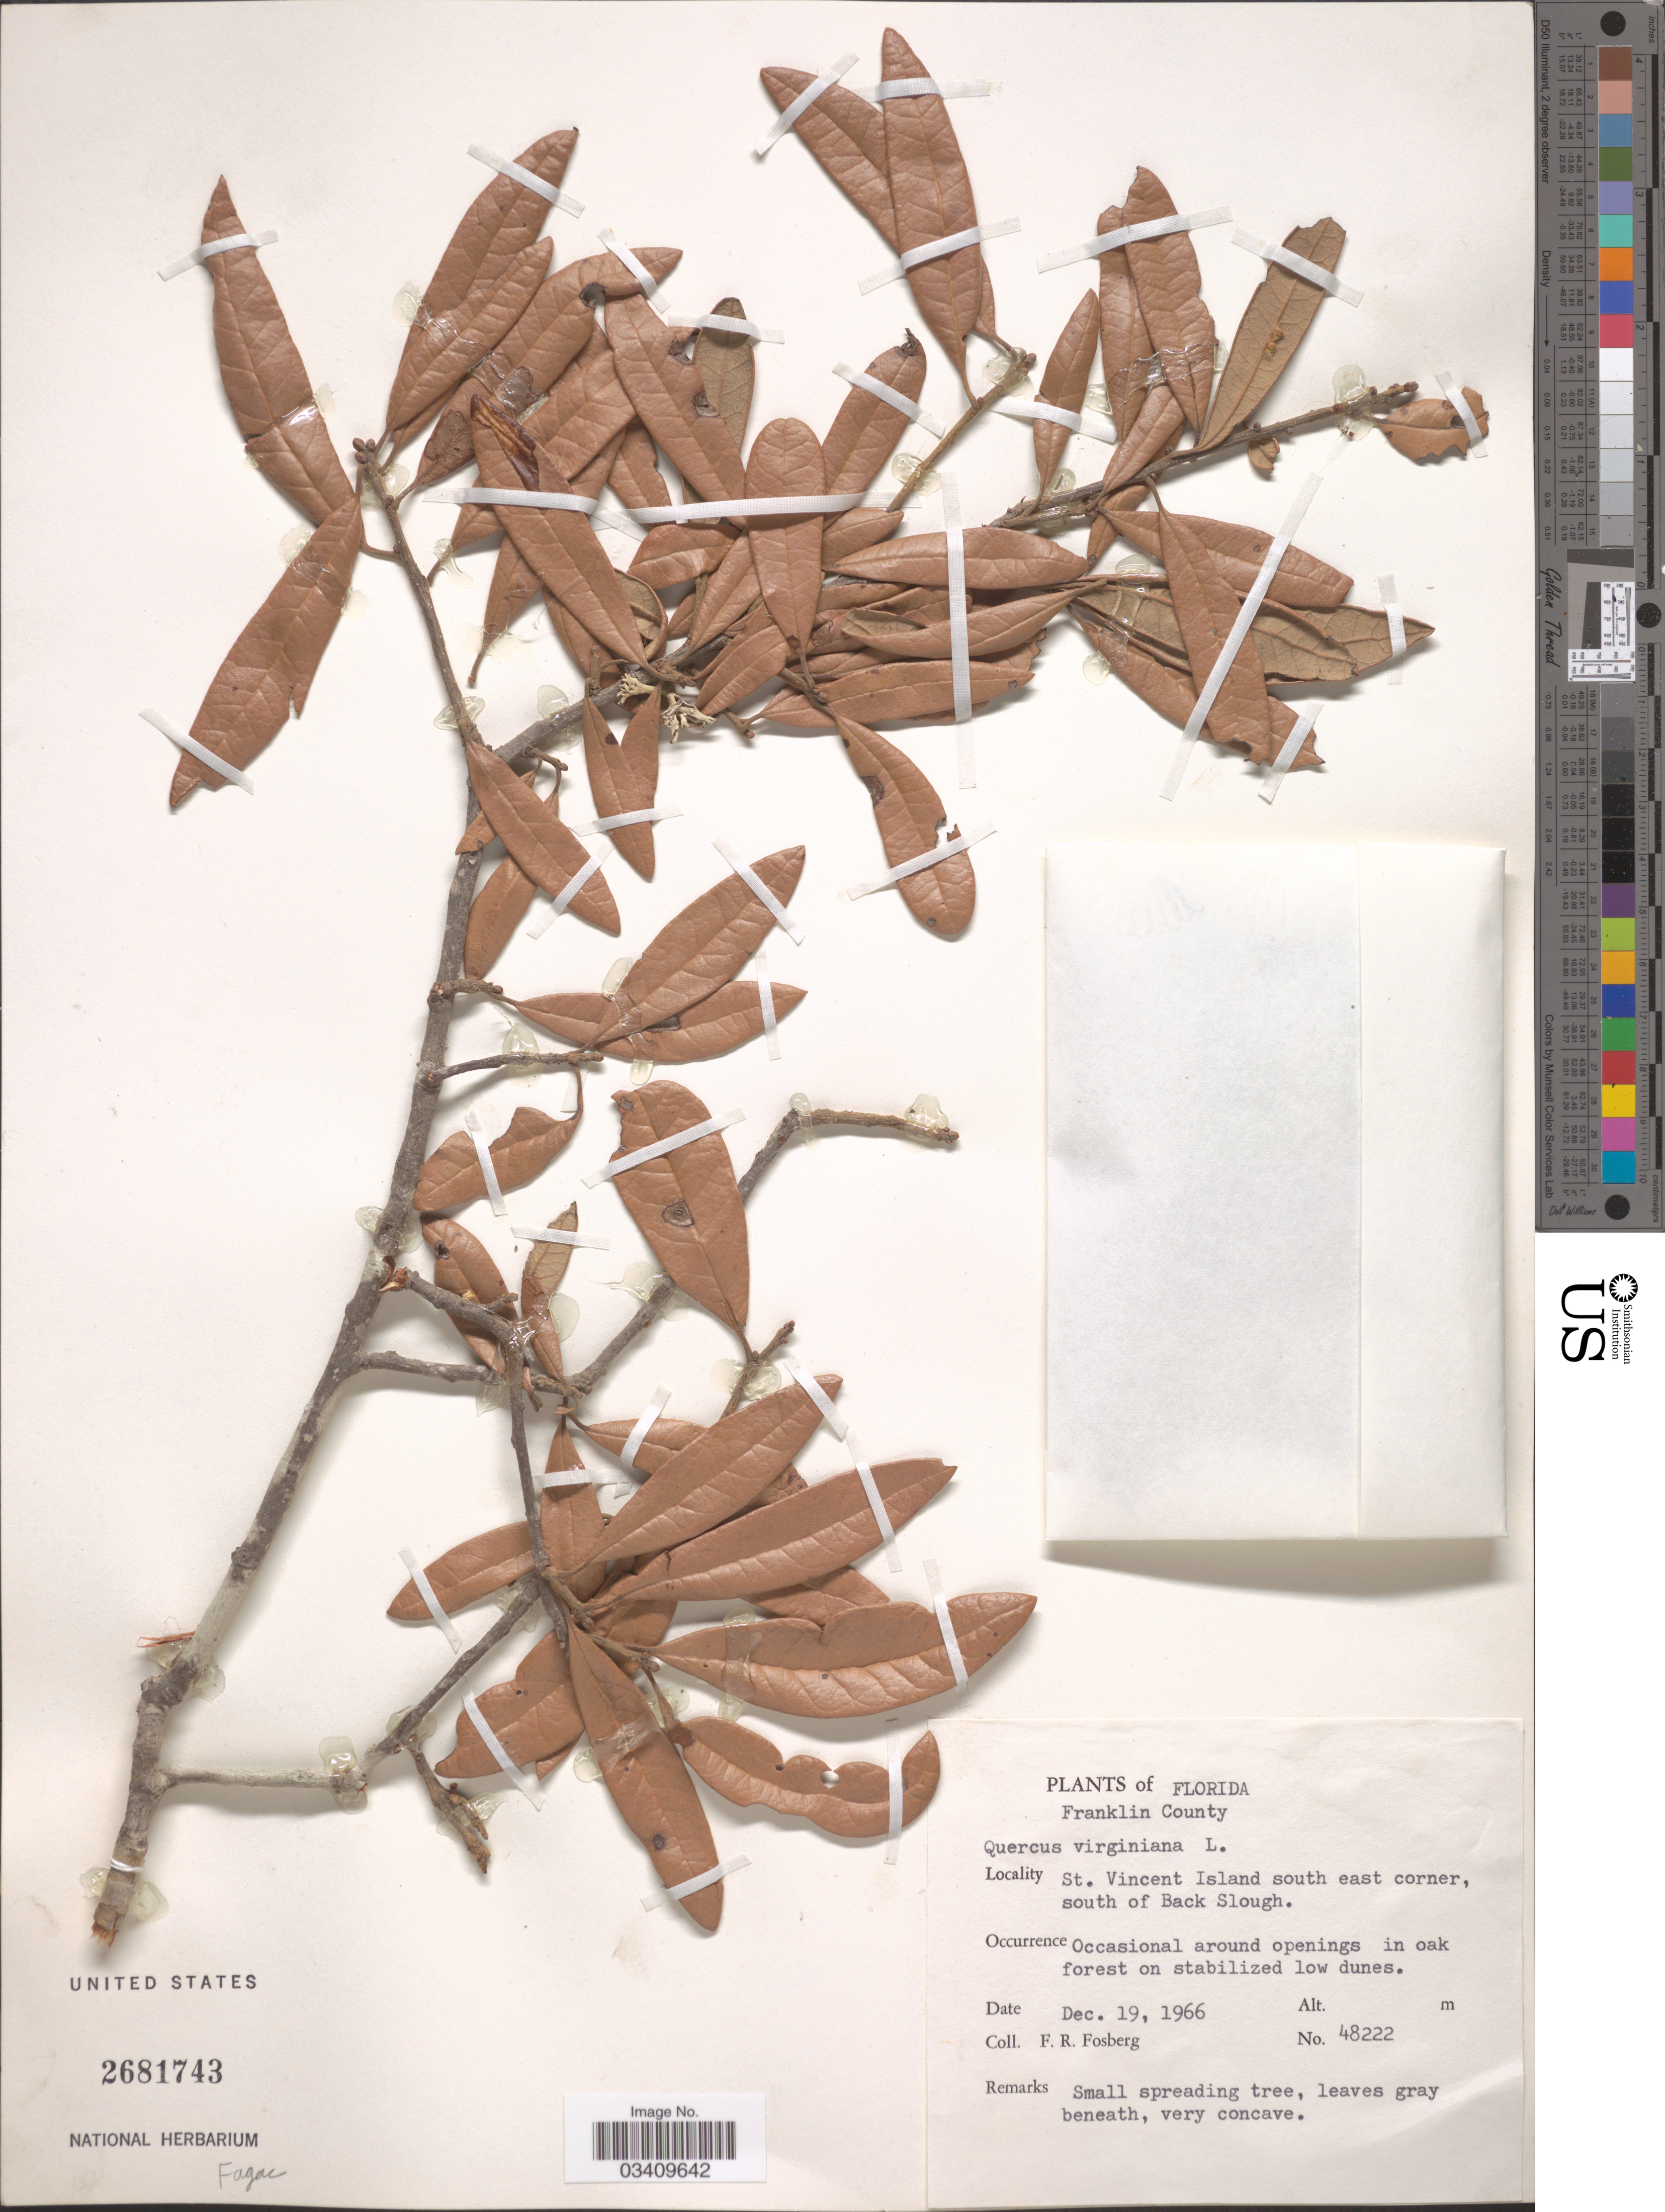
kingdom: Plantae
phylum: Tracheophyta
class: Magnoliopsida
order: Fagales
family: Fagaceae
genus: Quercus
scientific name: Quercus virginiana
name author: Mill.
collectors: F. R. Fosberg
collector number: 48222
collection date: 1966-12-19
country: United States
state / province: Florida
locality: Franklin County. St. Vincent Island south east corner, south of Back Slough.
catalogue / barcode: US 2681743